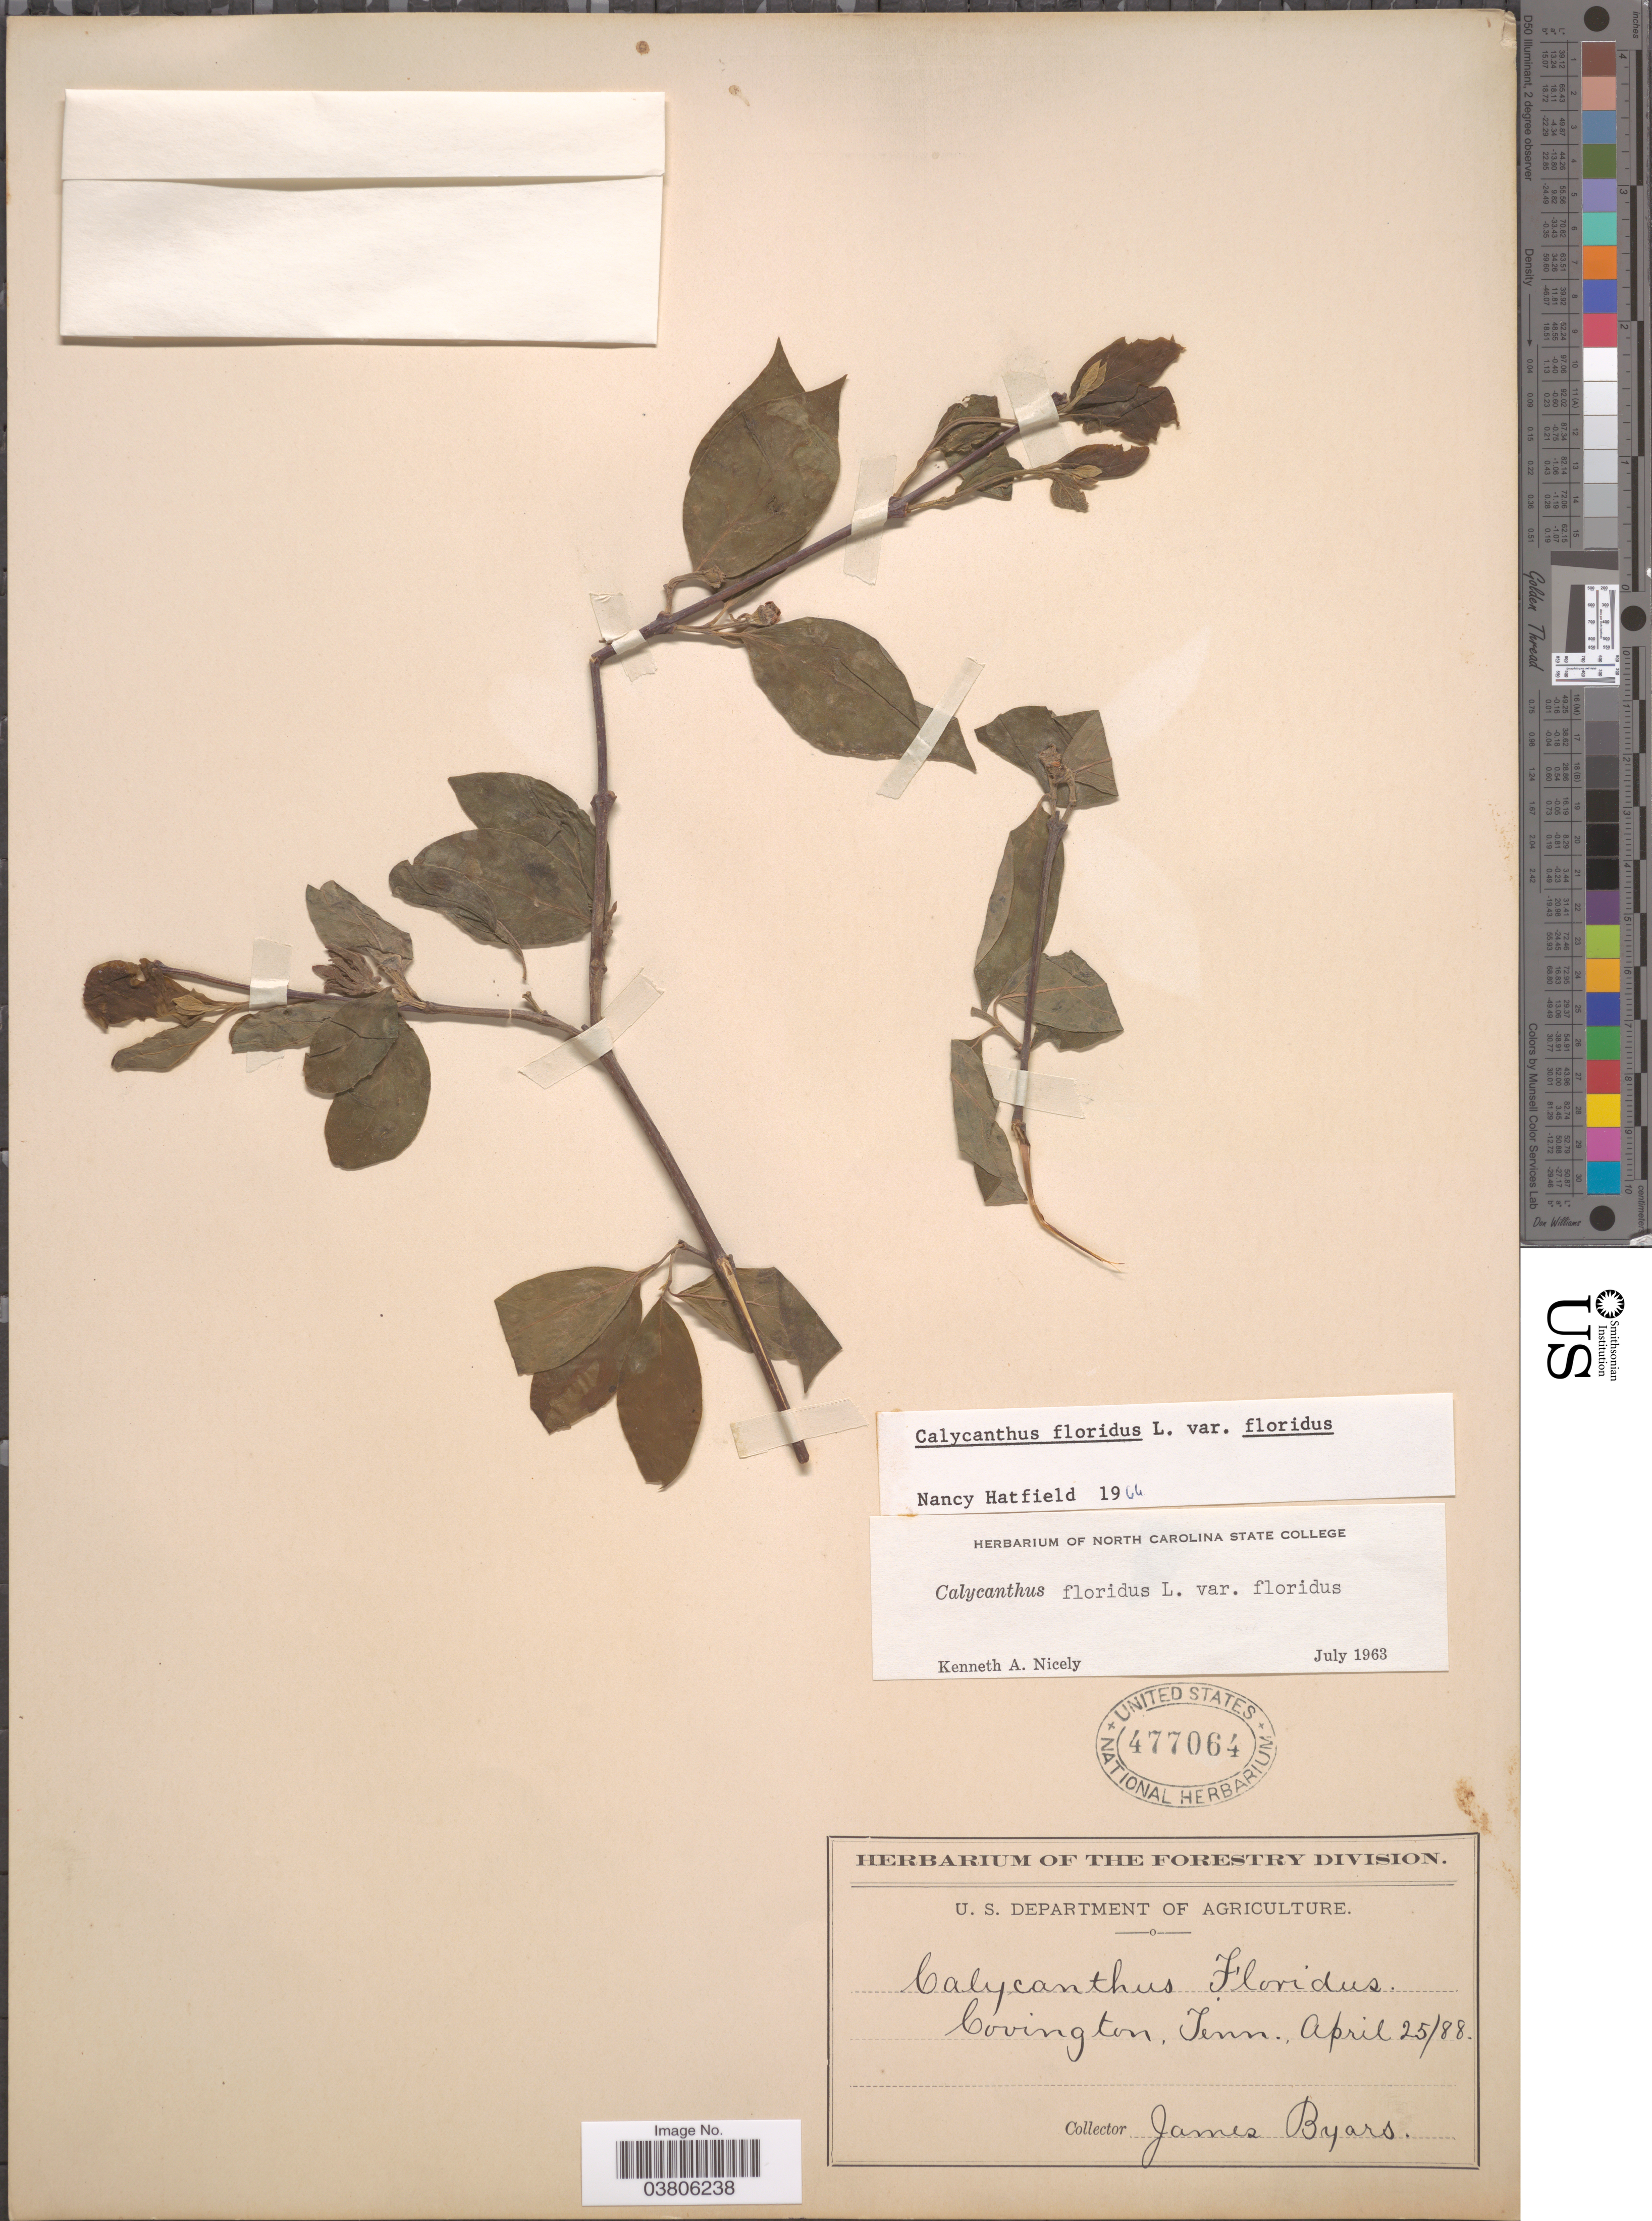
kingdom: Plantae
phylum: Tracheophyta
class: Magnoliopsida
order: Laurales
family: Calycanthaceae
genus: Calycanthus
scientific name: Calycanthus floridus var. floridus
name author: L.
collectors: J. Byars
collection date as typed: Transcribed d/m/y: 25/4/88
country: United States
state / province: Tennessee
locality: Covington.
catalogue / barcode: US 477064